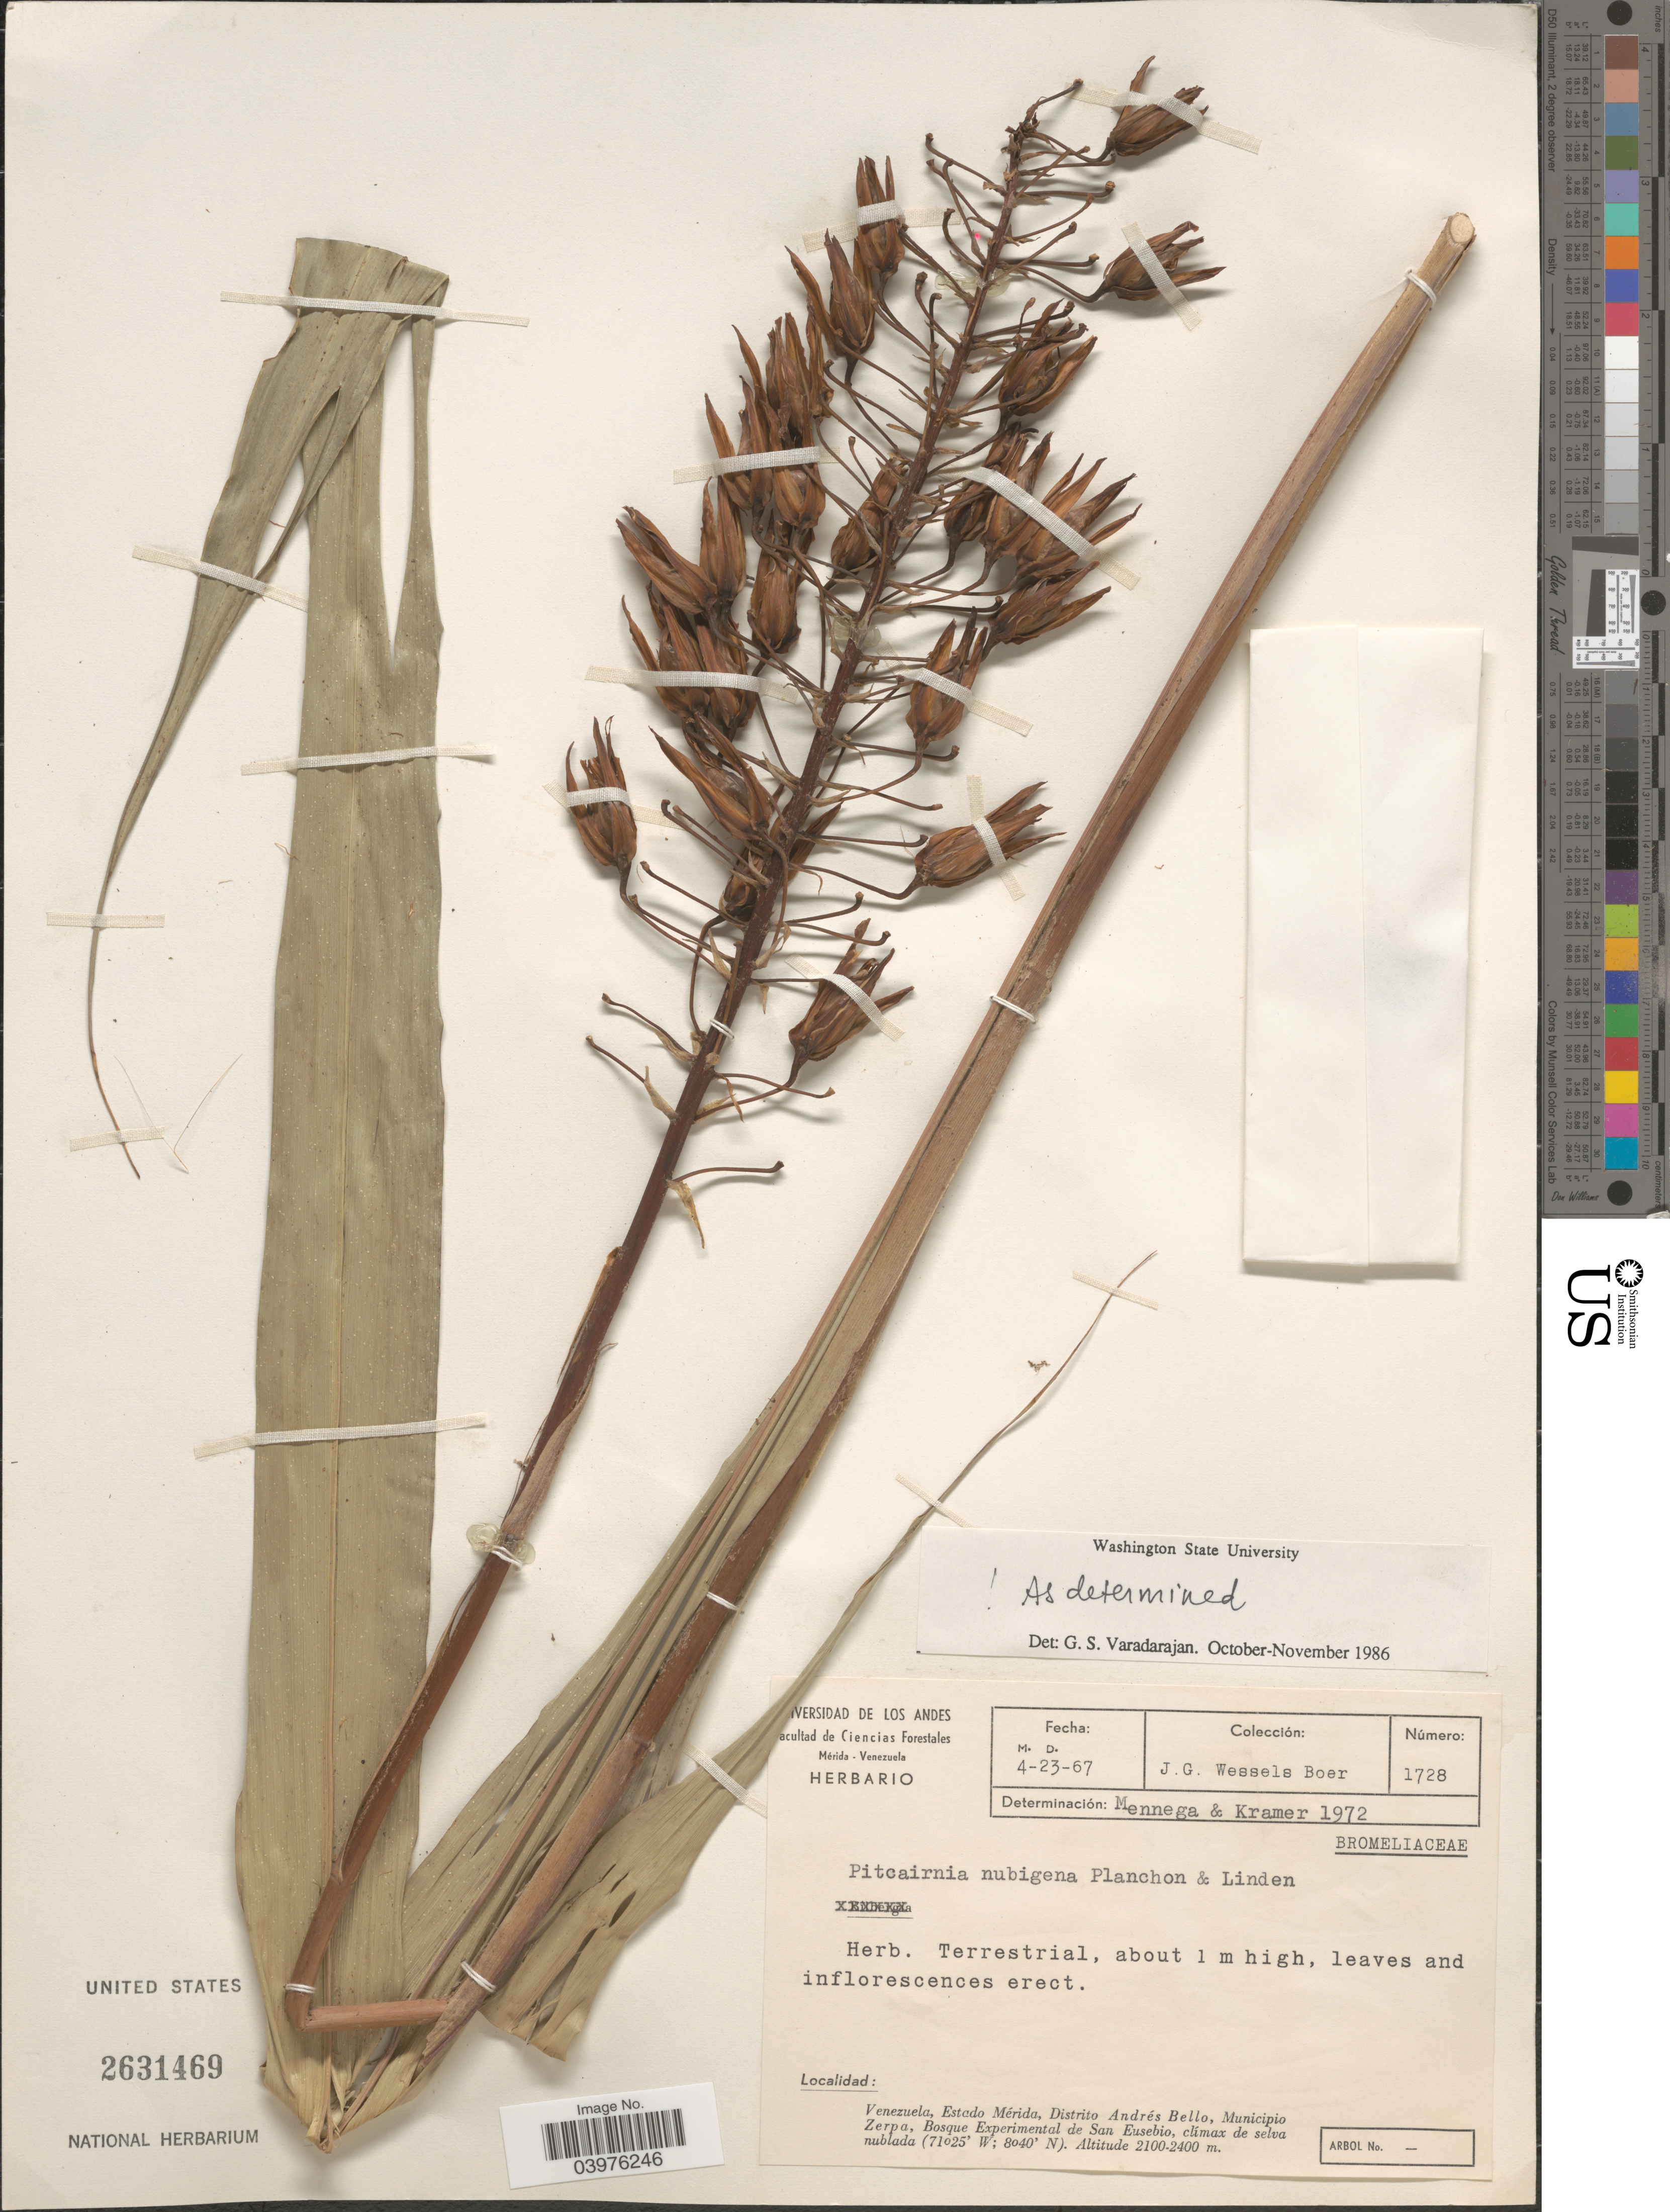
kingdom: Plantae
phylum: Tracheophyta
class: Liliopsida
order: Poales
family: Bromeliaceae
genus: Pitcairnia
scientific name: Pitcairnia nubigena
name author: Planch.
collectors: J. G. Wessels Boer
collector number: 1728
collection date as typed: Transcribed d/m/y: 23/4/67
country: Venezuela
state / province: Merida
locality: Distrito Andrés Bello, Municipio Zerpa, Bosque Experimental de San Eusebio, clímax de selva nublada.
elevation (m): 2100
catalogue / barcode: US 2631469